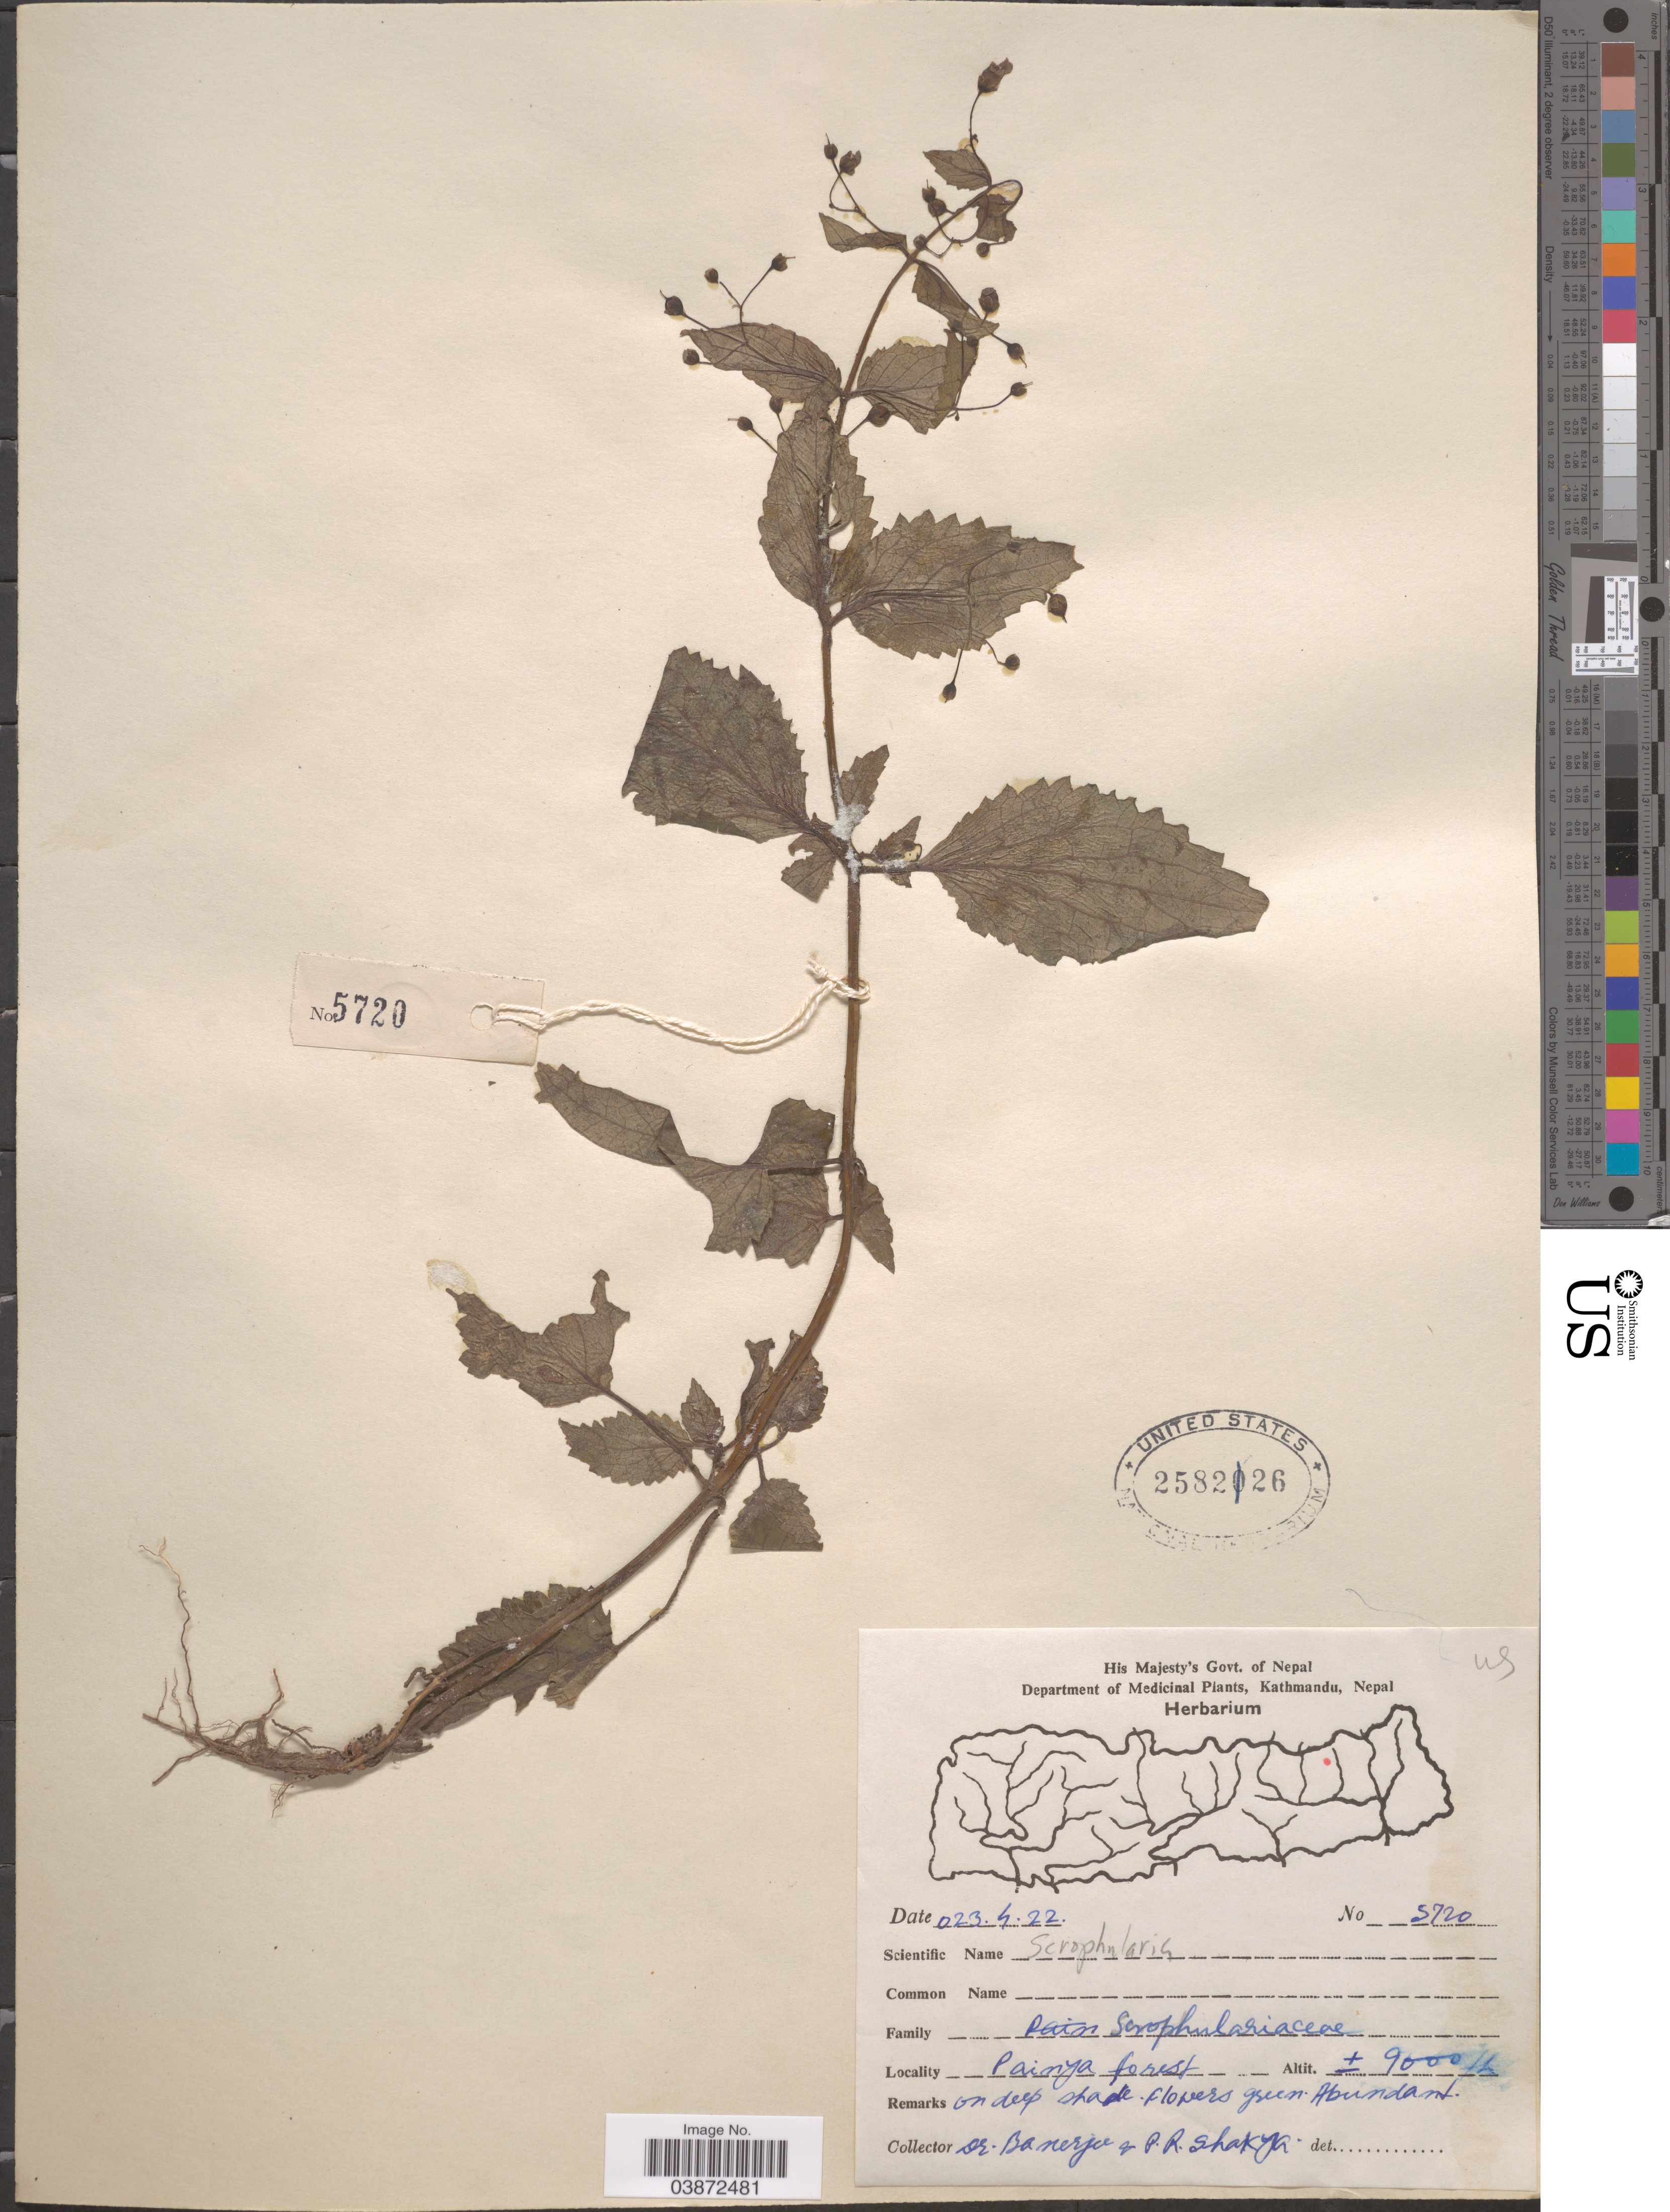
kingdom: Plantae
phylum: Tracheophyta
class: Magnoliopsida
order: Lamiales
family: Scrophulariaceae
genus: Scrophularia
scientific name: Scrophularia sp.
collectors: Banerjee & P. Shakya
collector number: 5720*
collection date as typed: Transcribed d/m/y: 22/3/23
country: Nepal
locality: Painya forest.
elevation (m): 2743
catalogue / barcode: US 2582126